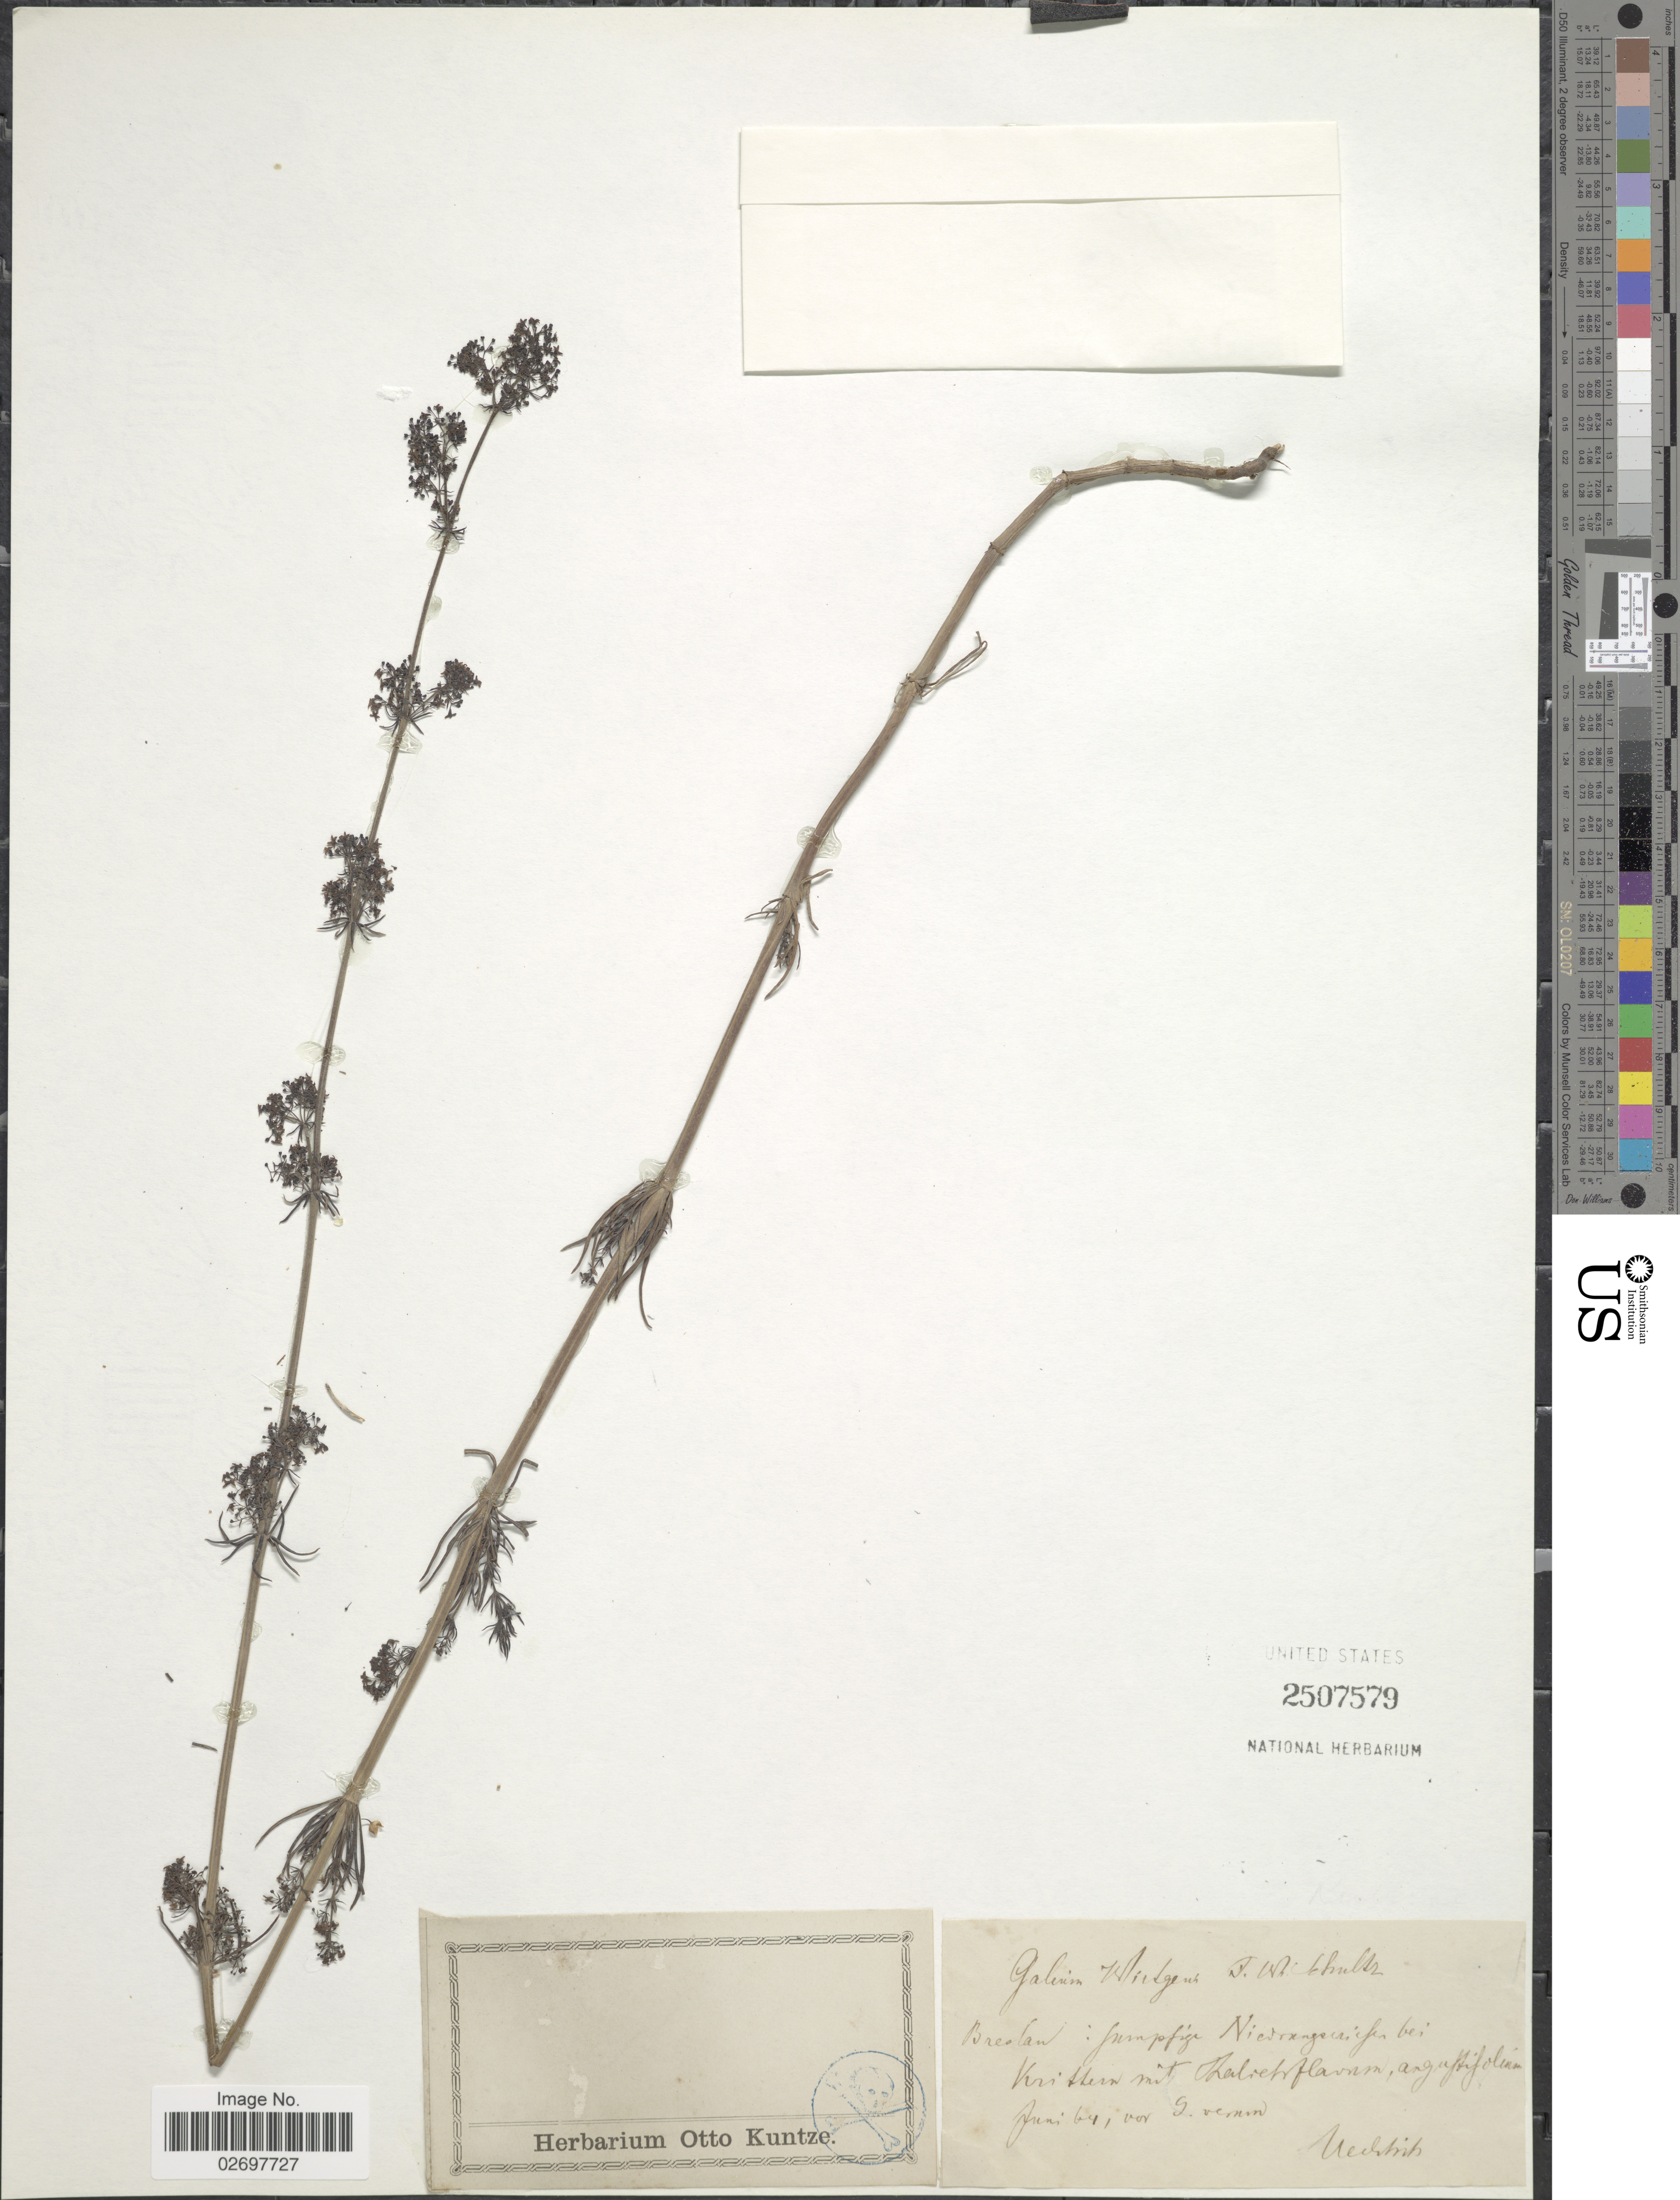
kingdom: Plantae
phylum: Tracheophyta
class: Magnoliopsida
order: Gentianales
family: Rubiaceae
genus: Galium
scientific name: Galium wirtgenii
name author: F.W. Schultz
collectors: Uechtritz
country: Poland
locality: Breslau: sumpfige Niedergriefen bei Krittern mit Zalvehflaven angustifolium [interpreted]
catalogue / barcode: US 2507579